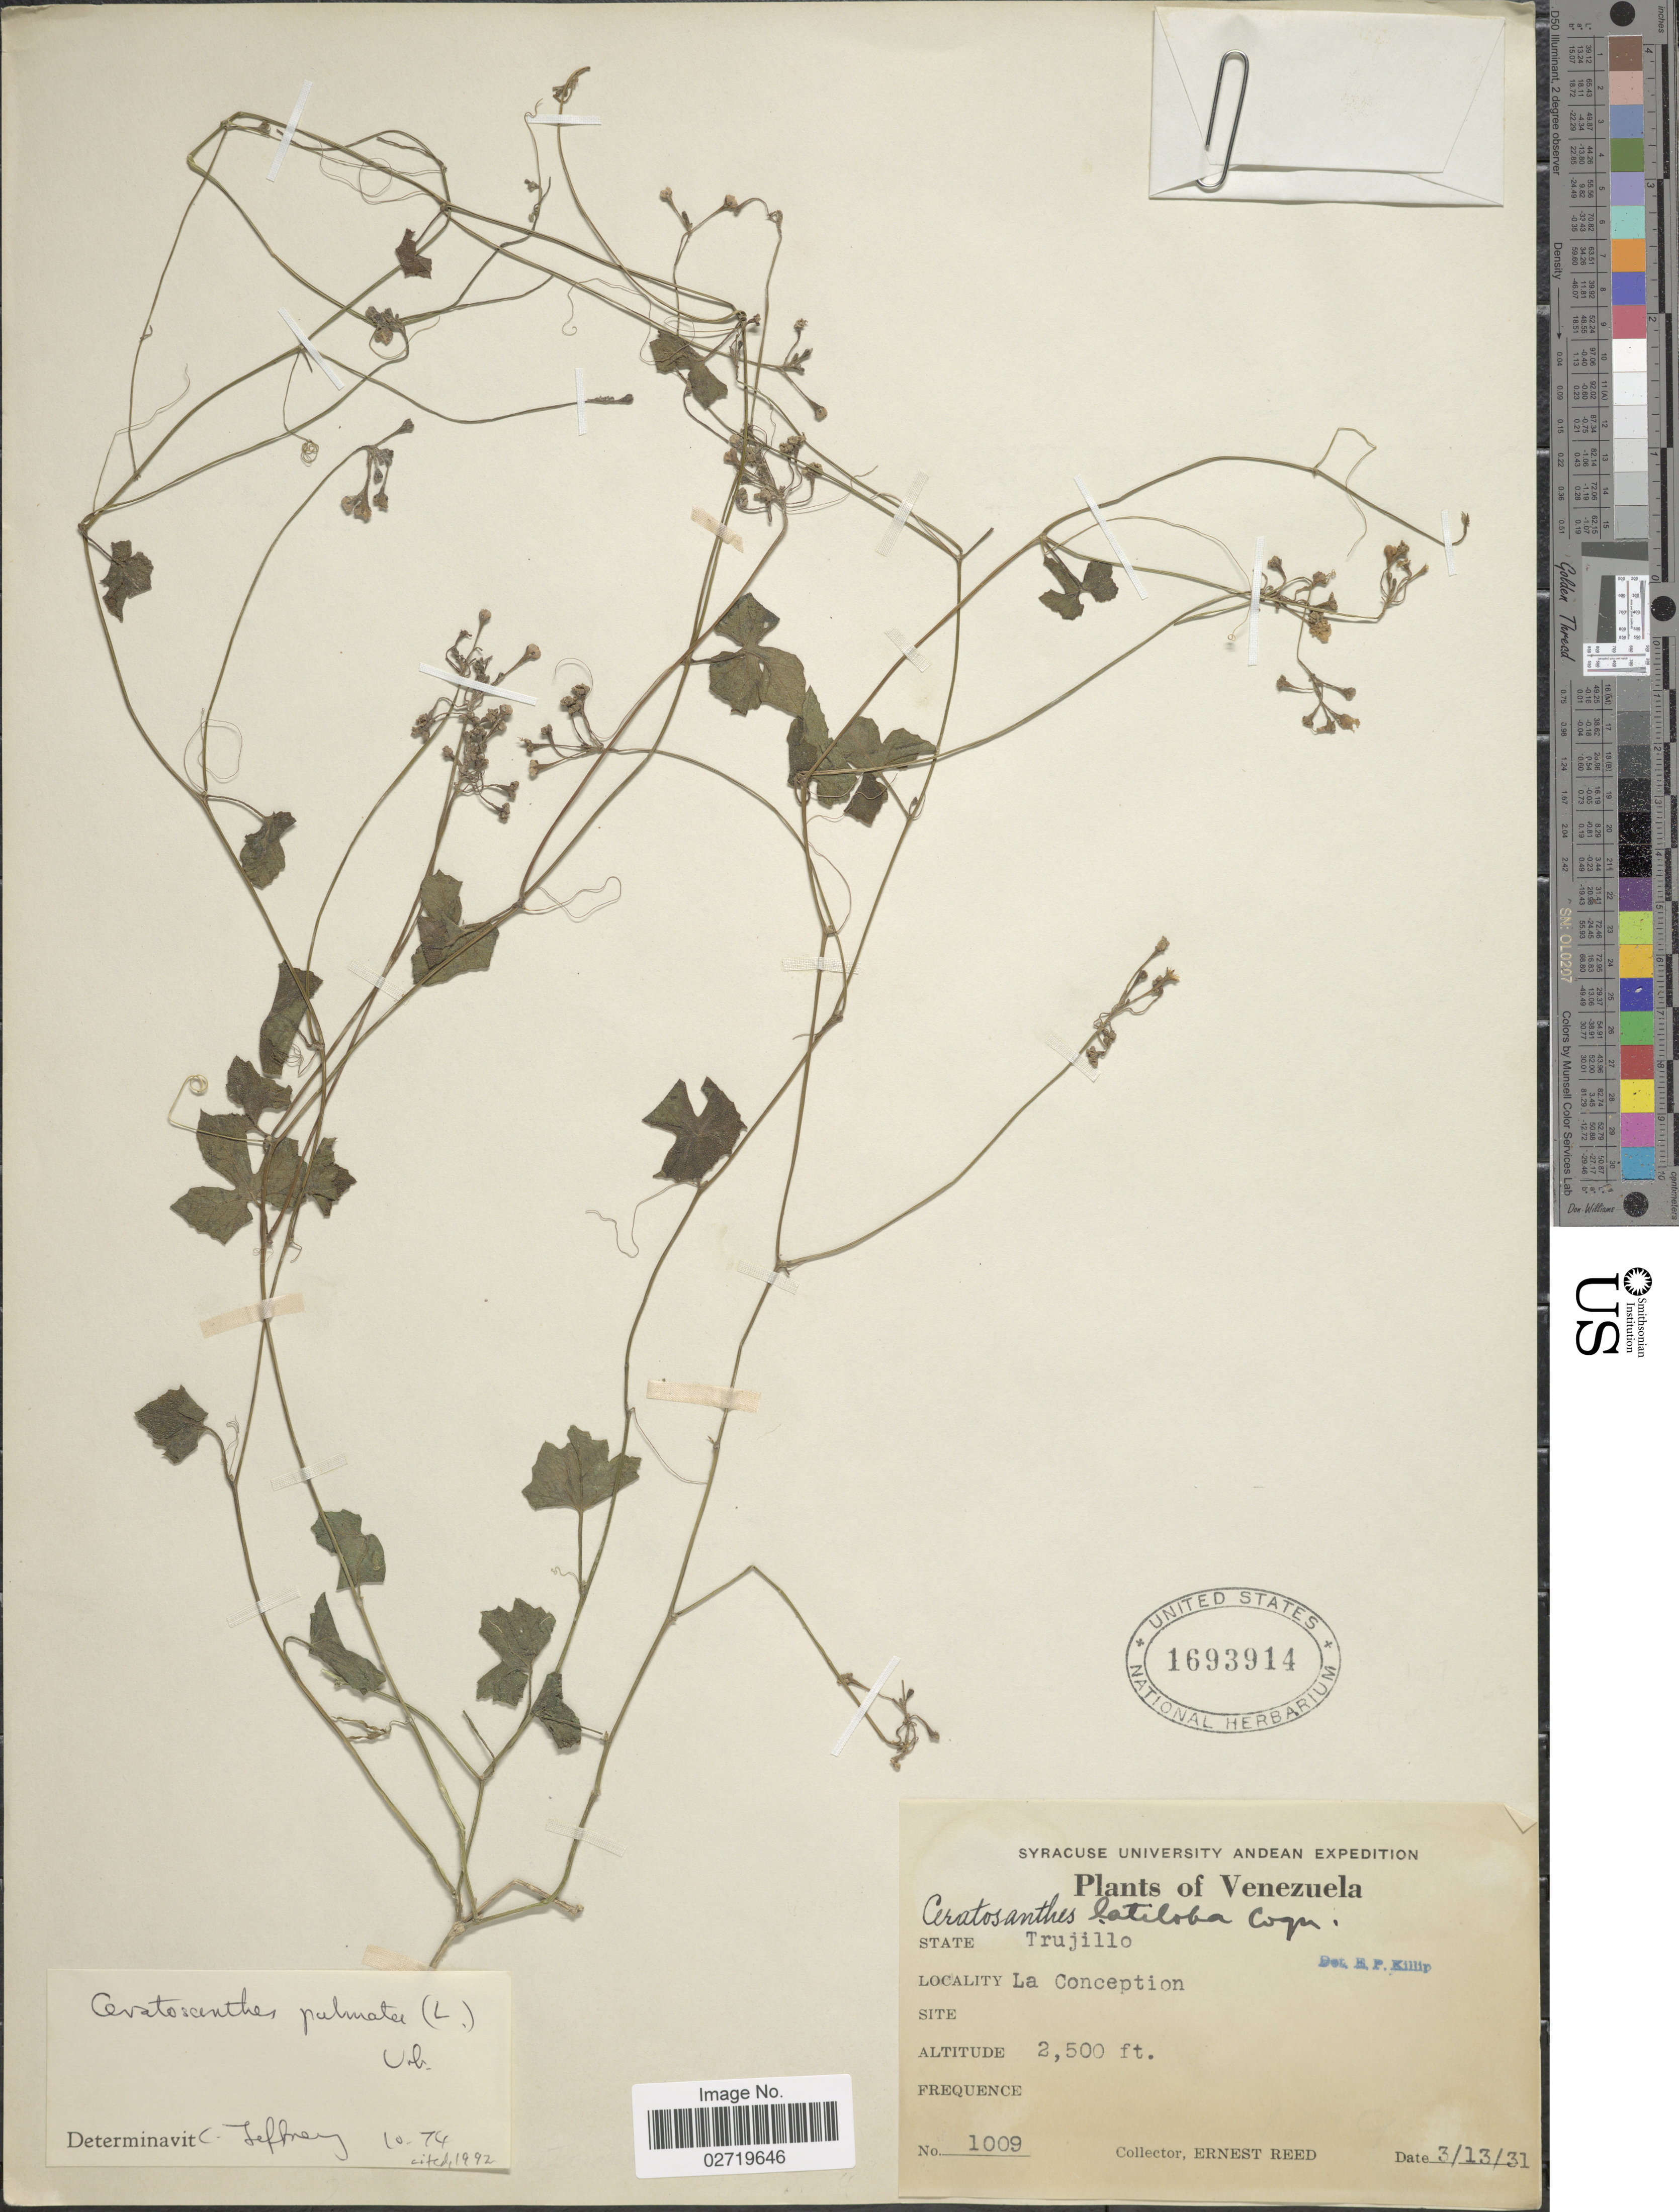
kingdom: Plantae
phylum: Tracheophyta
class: Magnoliopsida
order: Cucurbitales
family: Cucurbitaceae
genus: Ceratosanthes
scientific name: Ceratosanthes palmata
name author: (L.) Urb.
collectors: E. Reed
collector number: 1009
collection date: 1931-03-13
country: Venezuela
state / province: Trujillo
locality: La Concept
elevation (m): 762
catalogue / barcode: US 1693914